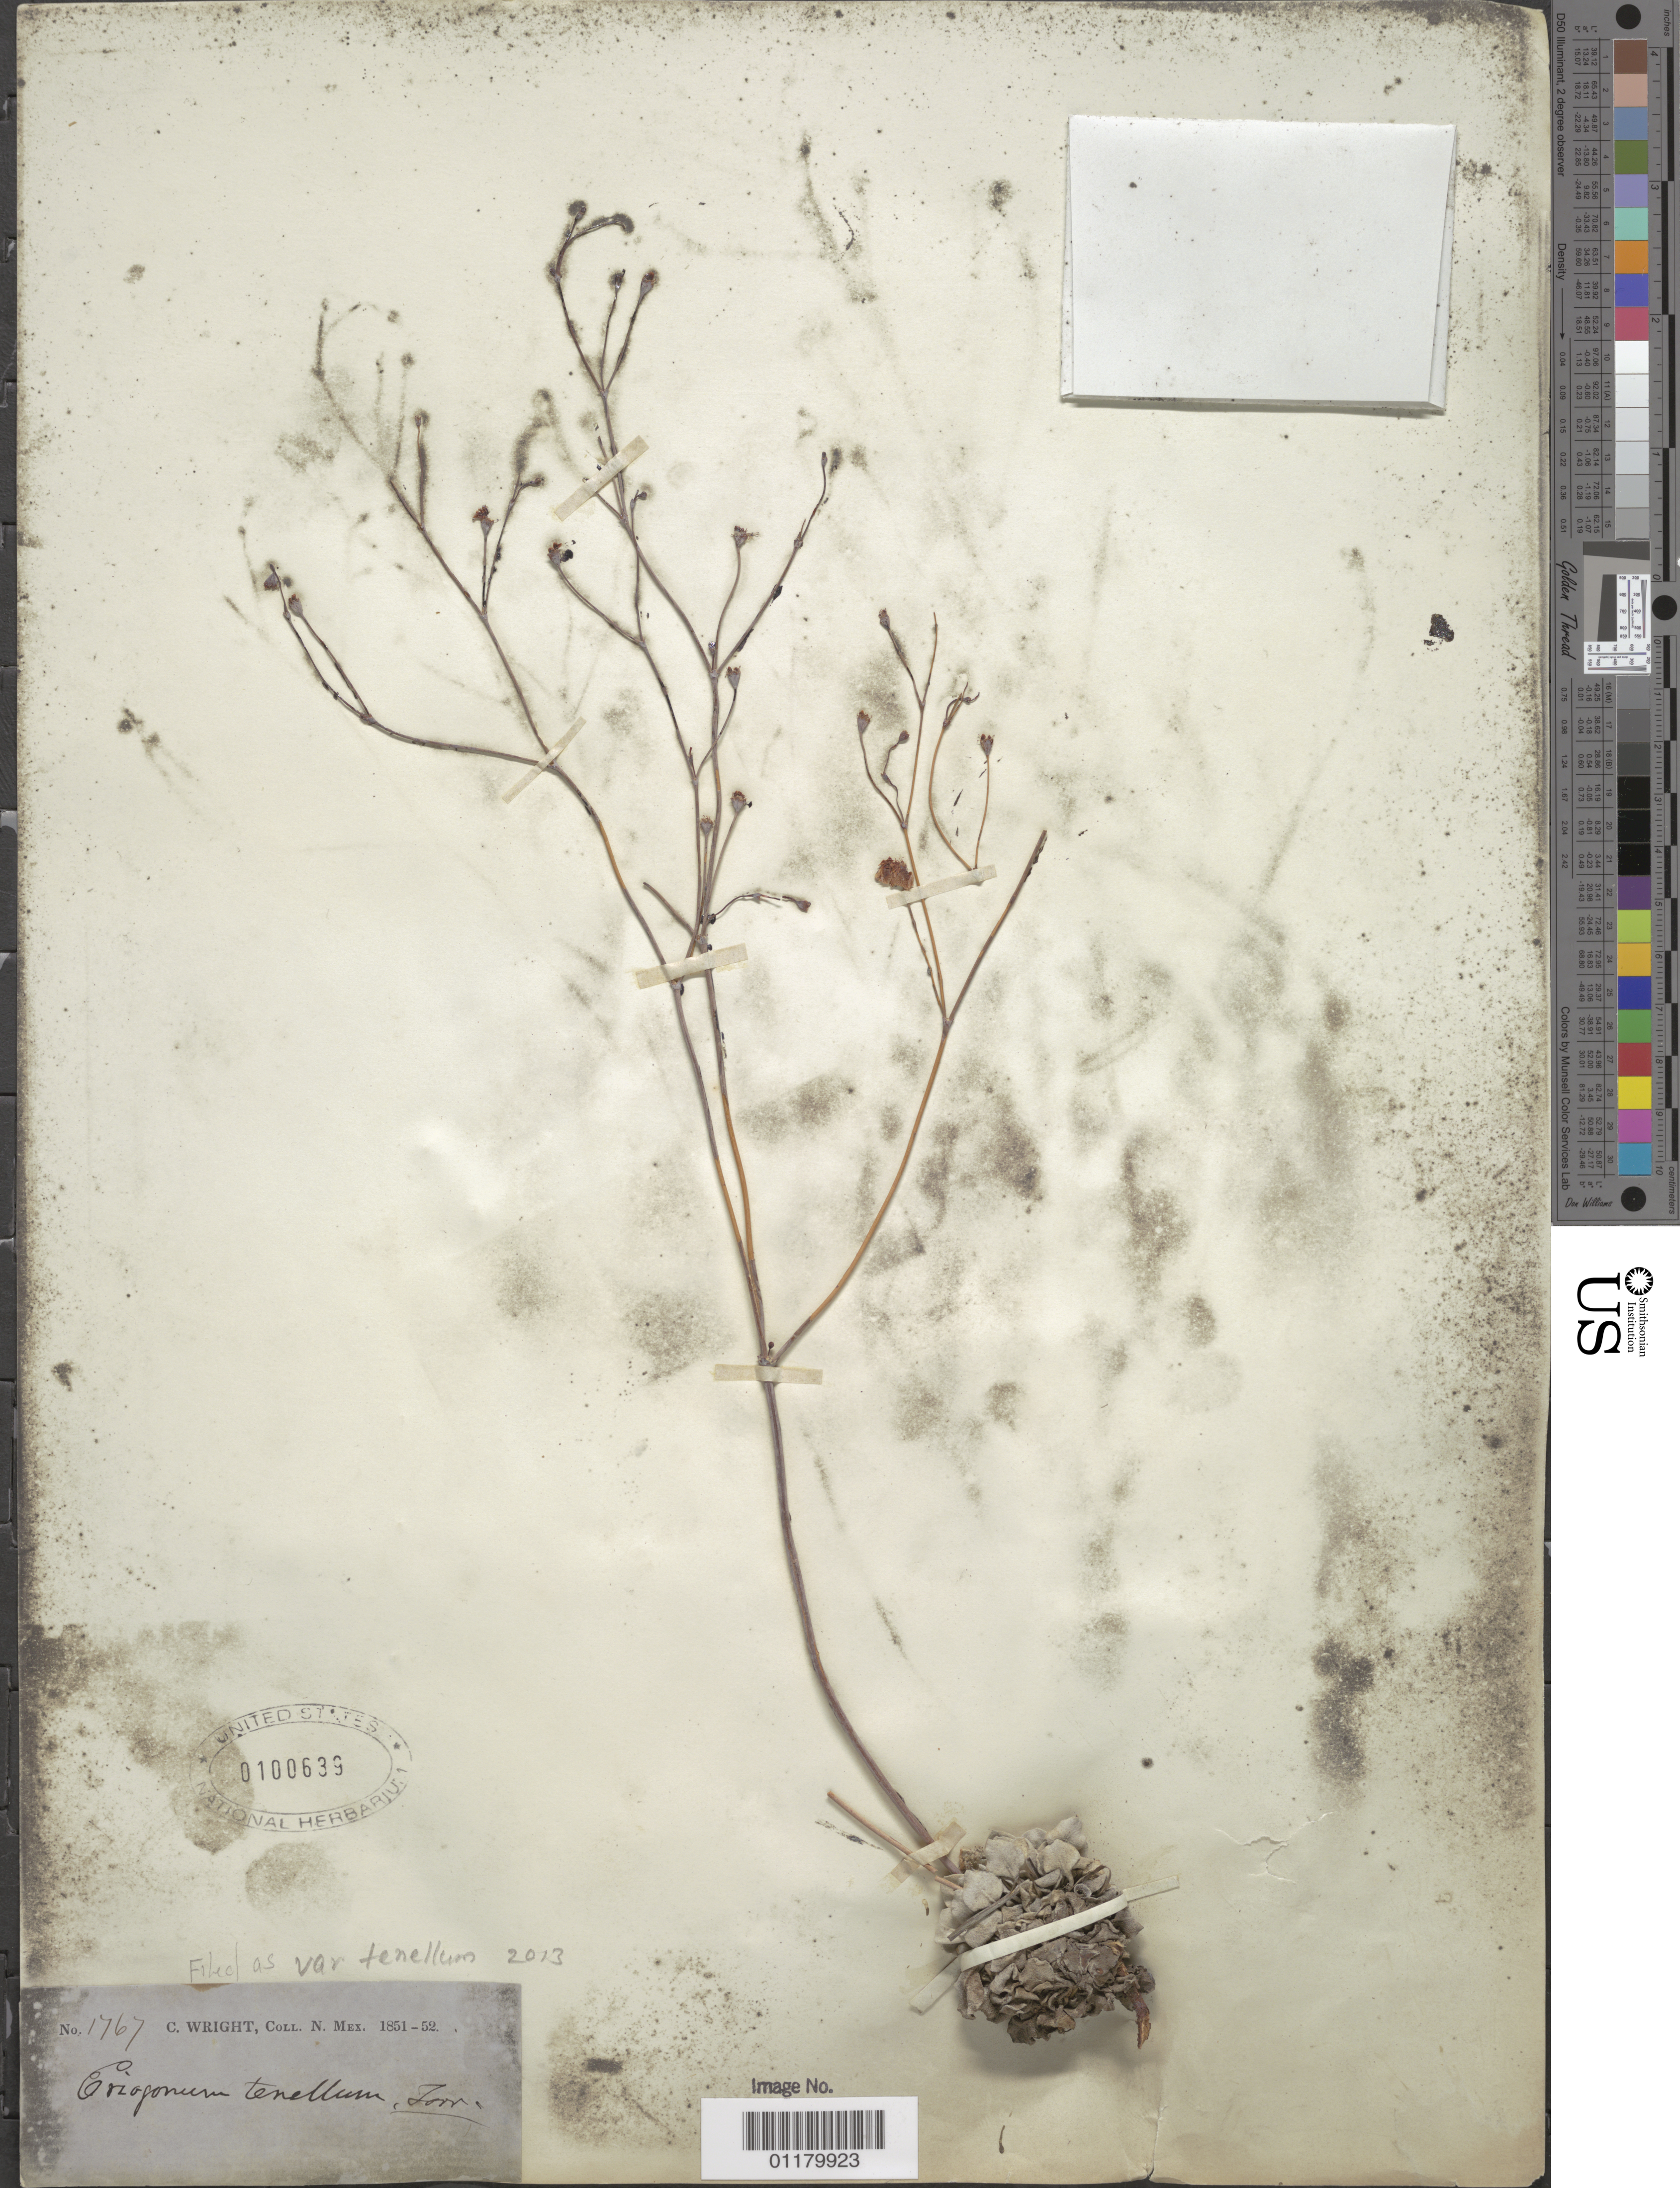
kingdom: Plantae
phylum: Tracheophyta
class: Magnoliopsida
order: Caryophyllales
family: Polygonaceae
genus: Eriogonum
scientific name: Eriogonum tenellum var. tenellum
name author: Torr.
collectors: C. Wright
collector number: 1767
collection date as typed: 1851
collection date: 1851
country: United States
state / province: New Mexico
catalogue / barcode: US 100639